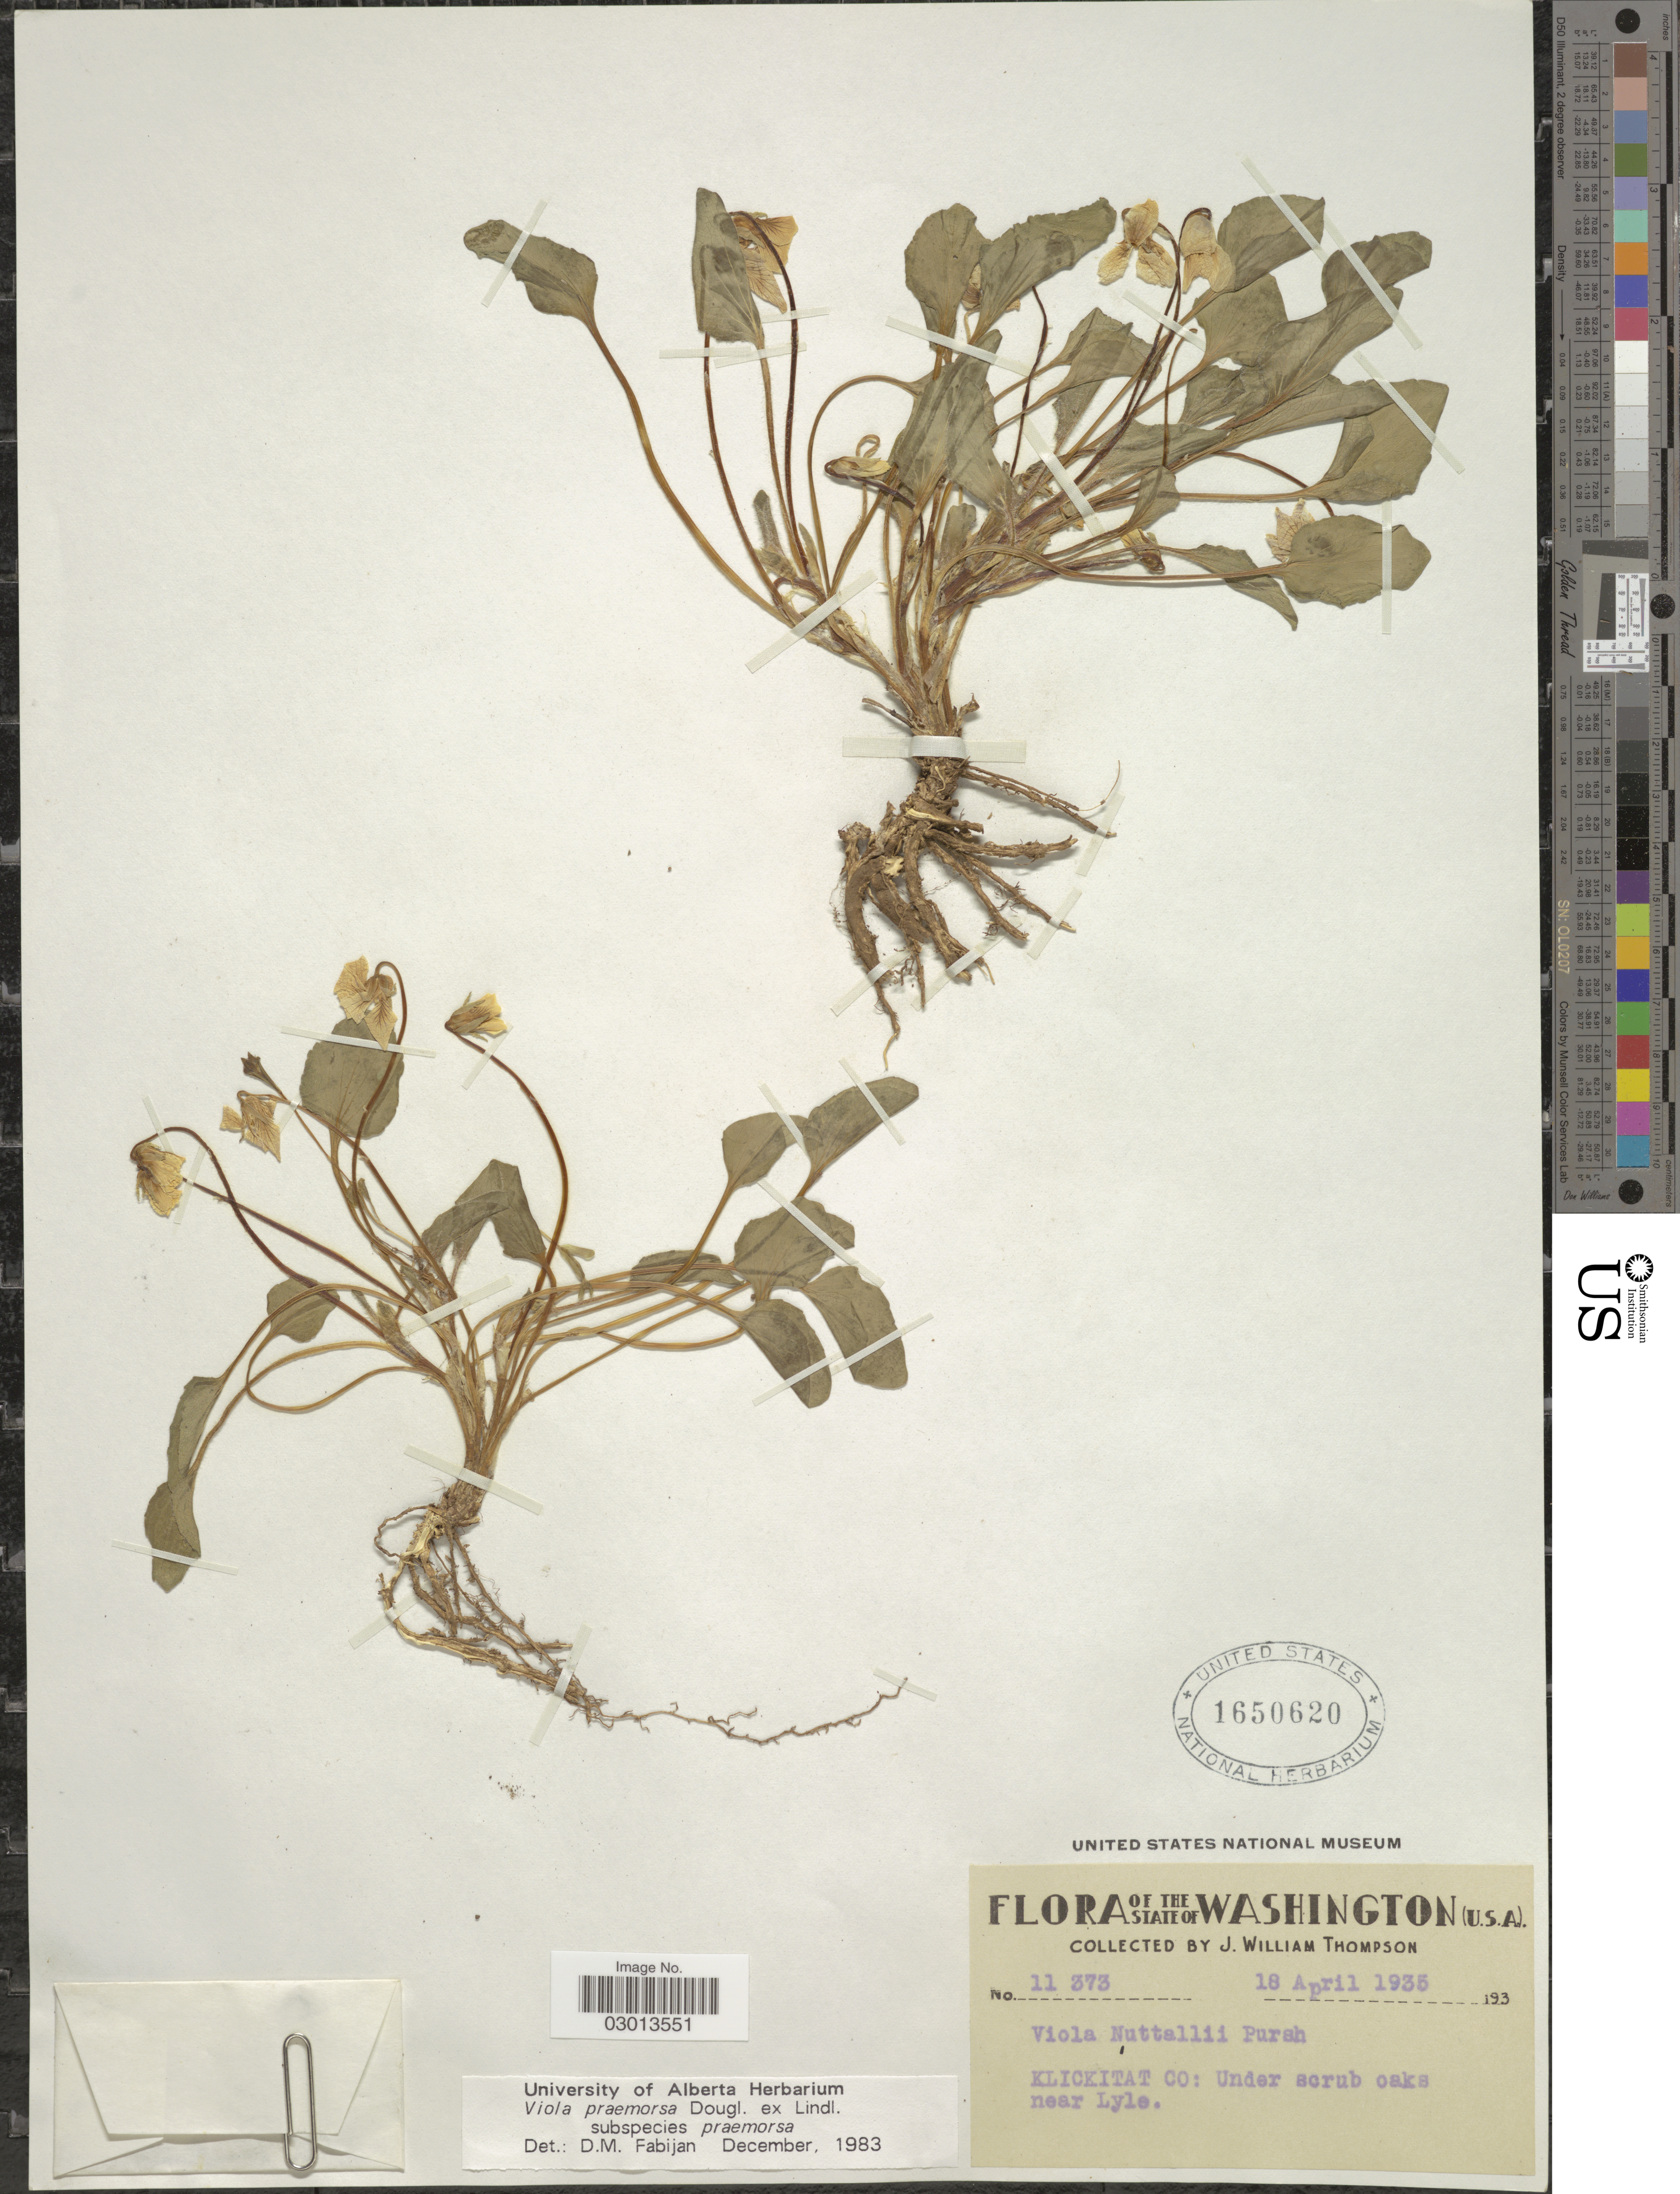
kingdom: Plantae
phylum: Tracheophyta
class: Magnoliopsida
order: Malpighiales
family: Violaceae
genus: Viola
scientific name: Viola praemorsa subsp. praemorsa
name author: Douglas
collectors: J. W. Thompson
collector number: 11373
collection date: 1935-04-18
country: United States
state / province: Washington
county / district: Klickitat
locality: U.S.A. Klickitat Co: near Lyle.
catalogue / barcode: US 1650620